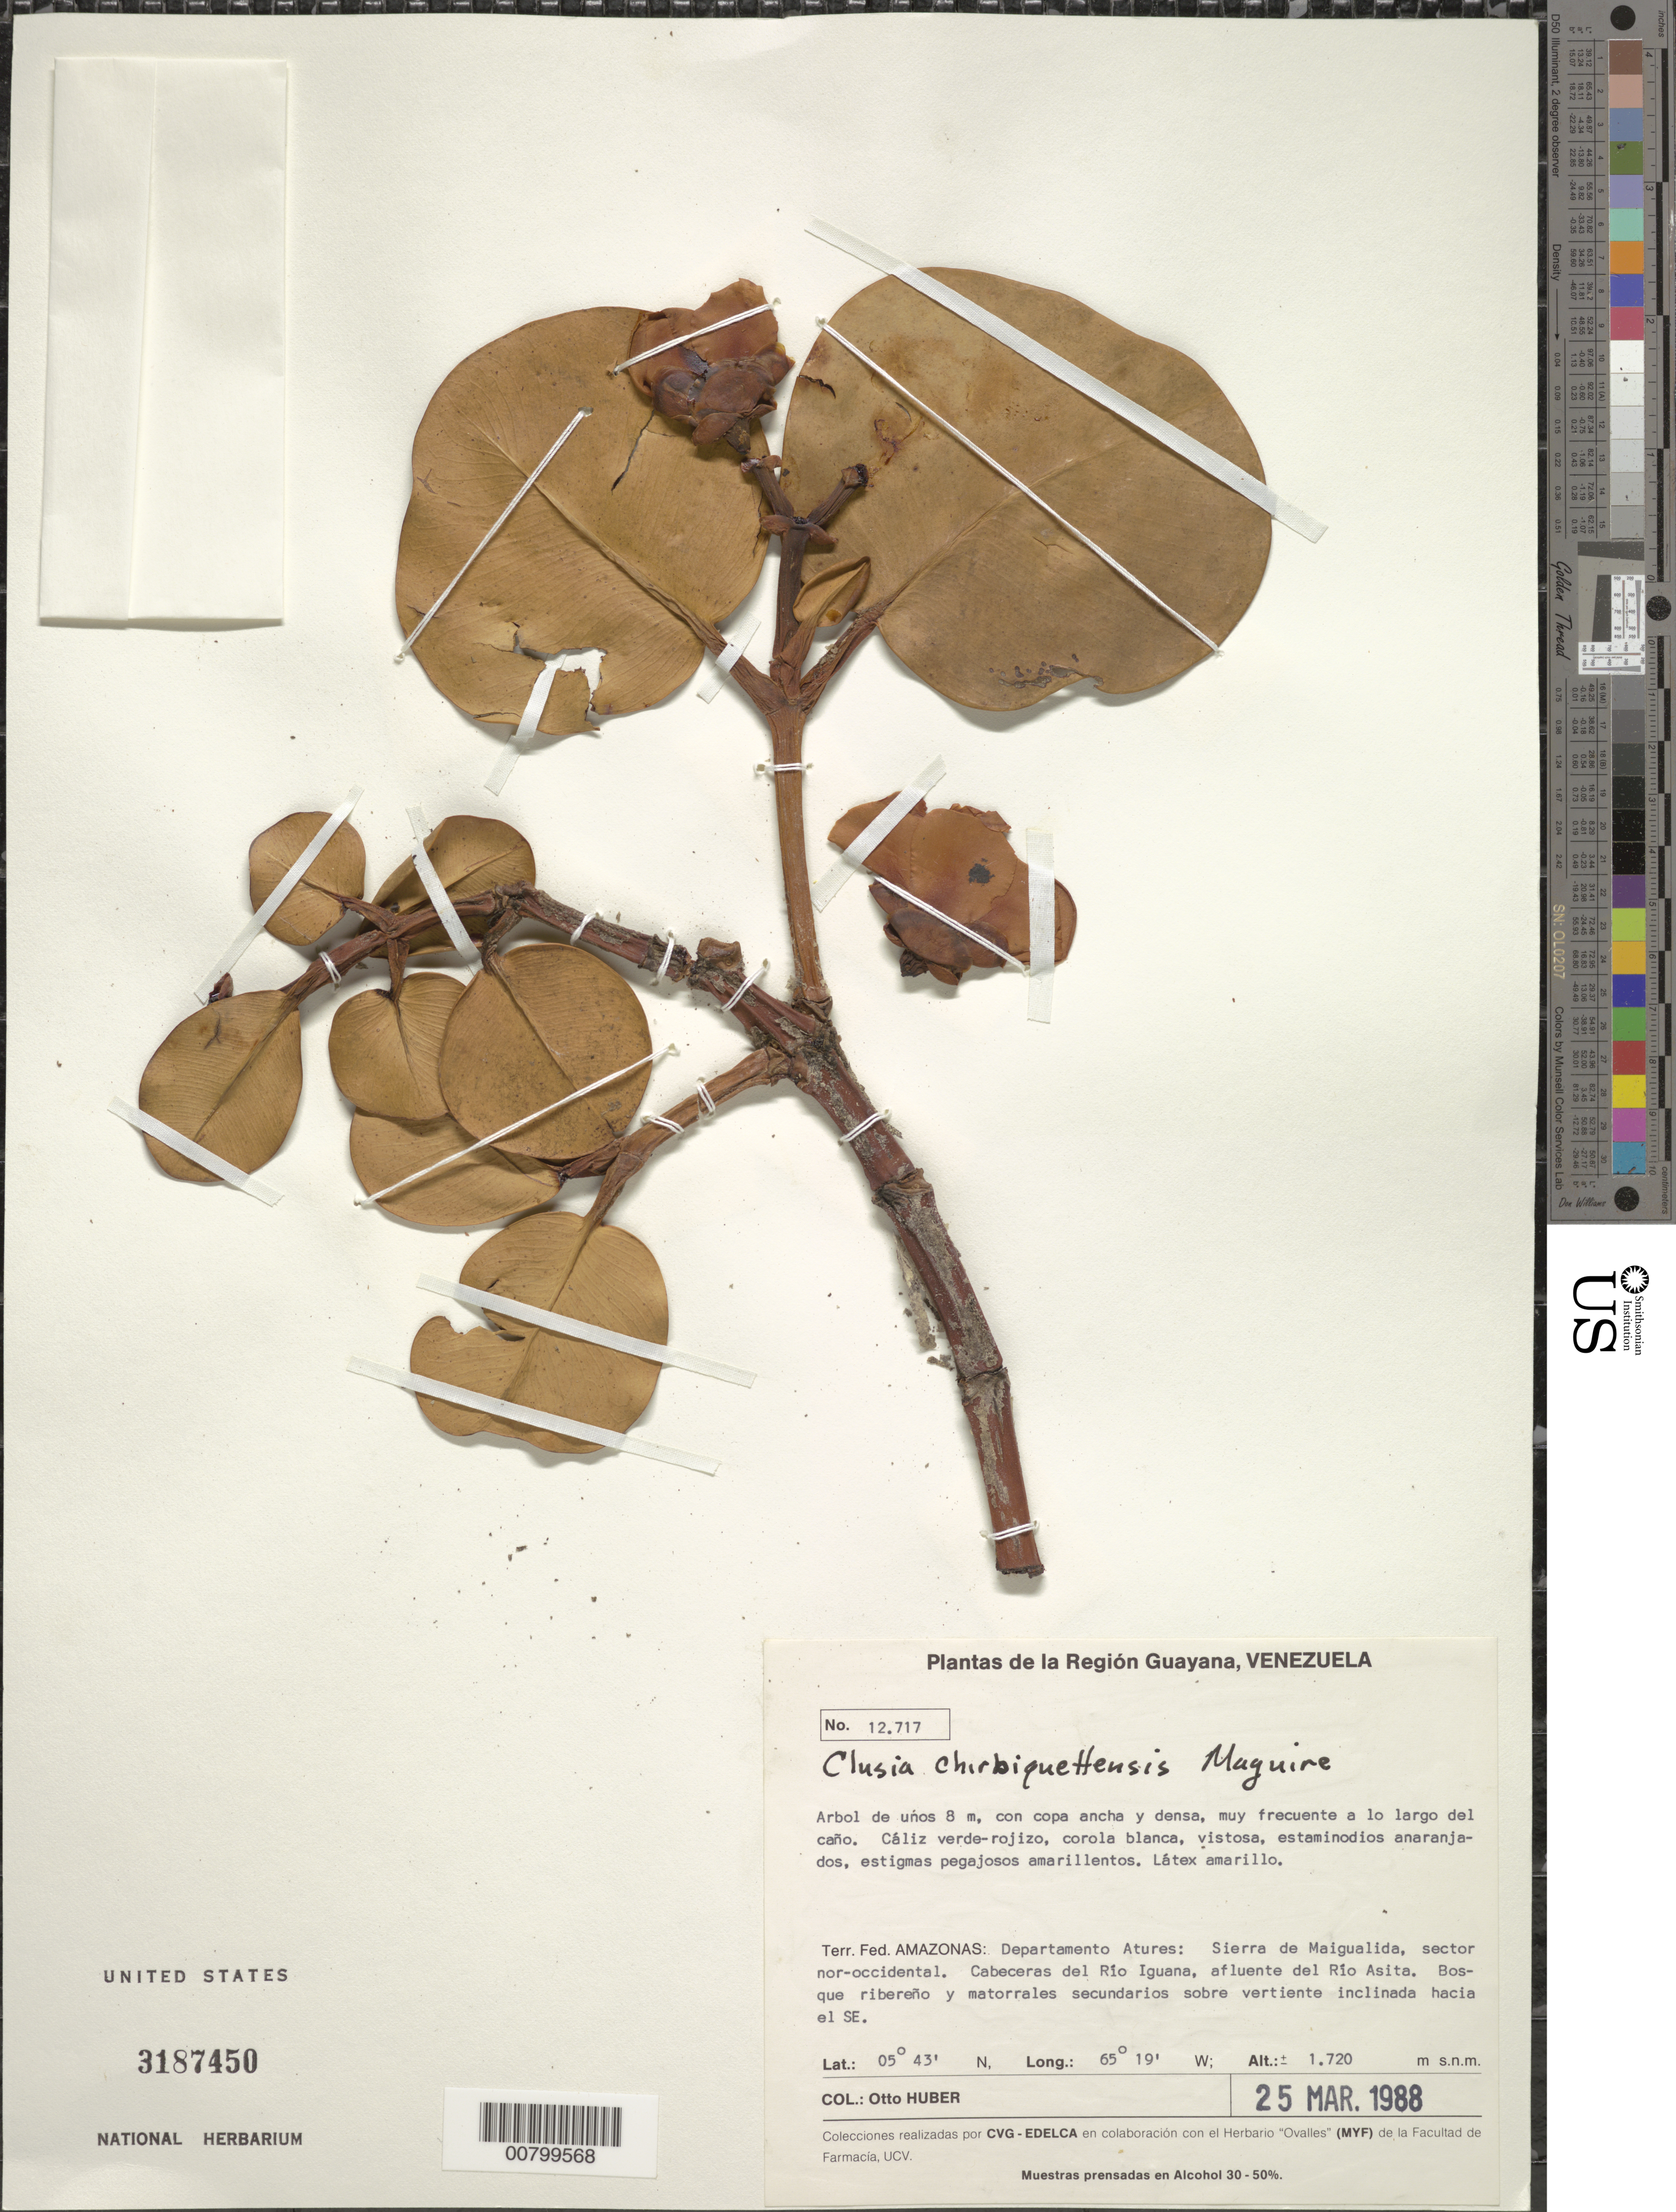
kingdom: Plantae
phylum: Tracheophyta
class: Magnoliopsida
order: Malpighiales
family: Clusiaceae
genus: Clusia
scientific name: Clusia chiribiquetensis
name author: Maguire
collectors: O. Huber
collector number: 12717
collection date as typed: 25-Mar-88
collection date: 1988-03-25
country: Venezuela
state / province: Amazonas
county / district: Atures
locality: Sierra de Maigualida, sector nor-occidental; cabeceras del Río Iguana, afluente del Río Asita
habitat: A lo largo del cano. Bosque ribereno y matorrales secundarios sobre vertiente inclinada haci el SE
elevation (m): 1720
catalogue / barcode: US 3187450